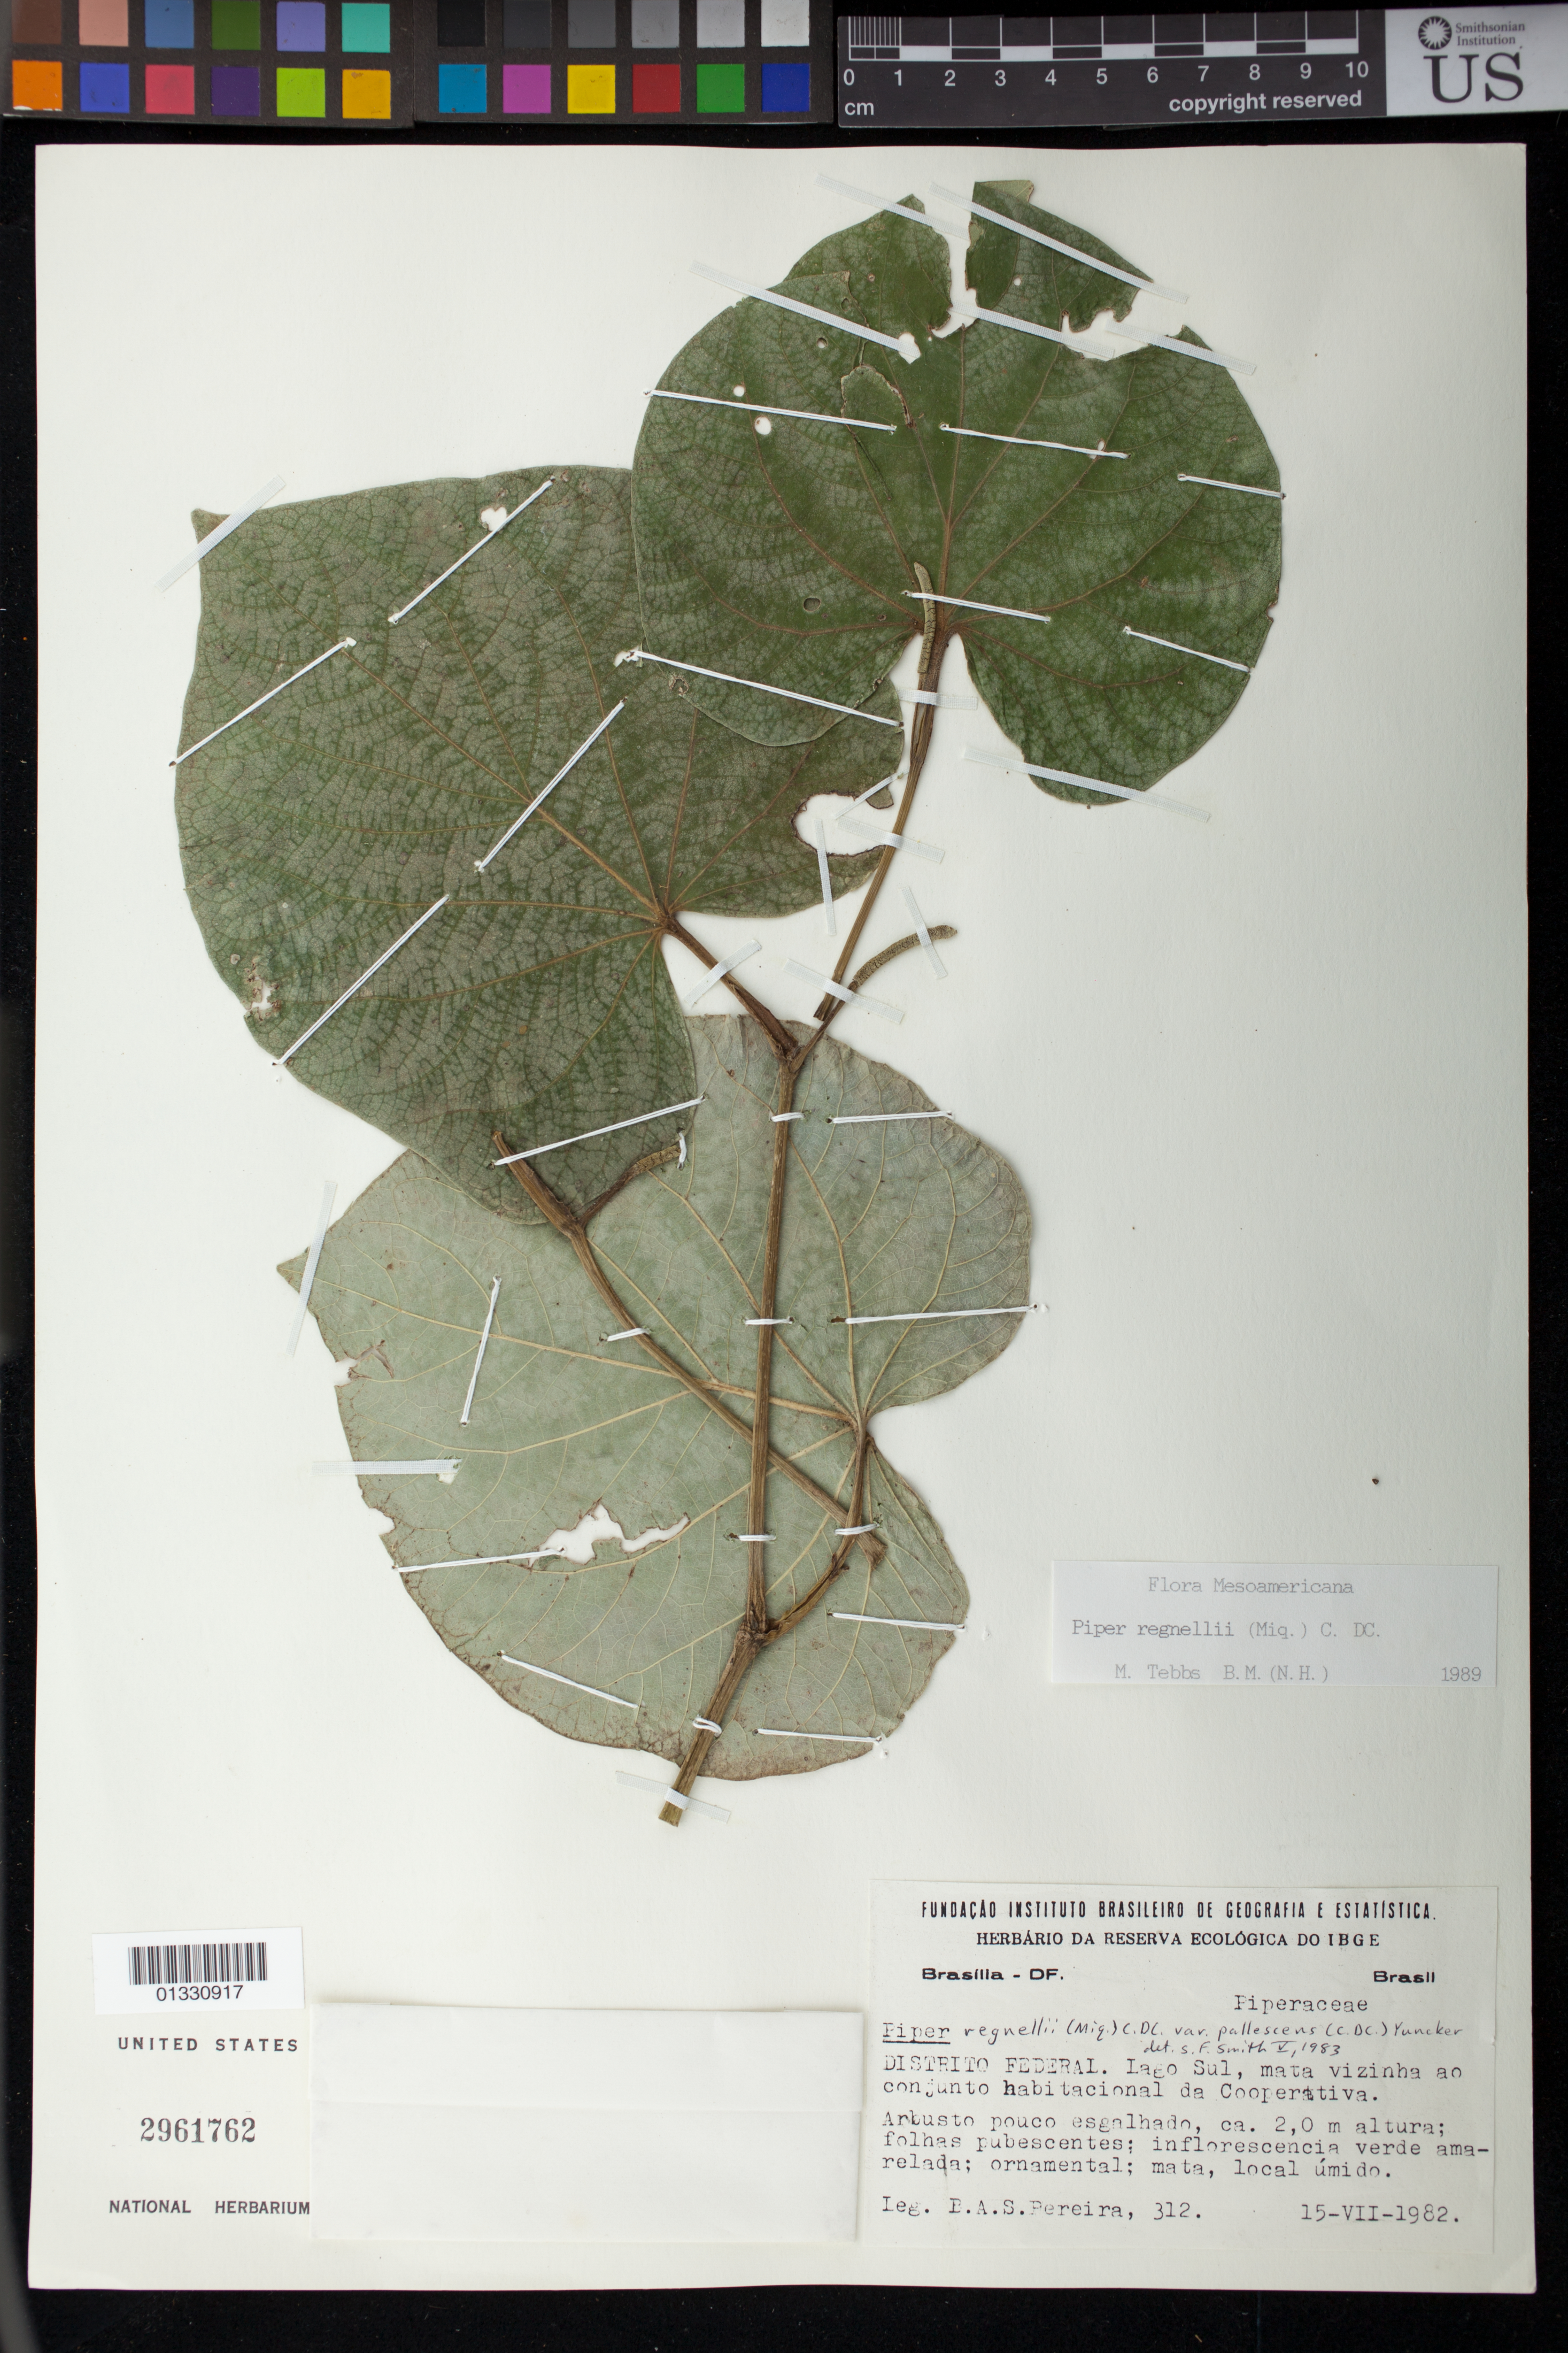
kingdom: Plantae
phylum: Tracheophyta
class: Magnoliopsida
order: Piperales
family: Piperaceae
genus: Piper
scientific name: Piper regnellii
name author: (Miq.) C. DC.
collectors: B. A. S. Pereira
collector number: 312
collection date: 1982-07-15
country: Brazil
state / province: Distrito Federal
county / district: Brasília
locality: Lago Sul, mata vizinha ao conjunto habitacional da Cooperativa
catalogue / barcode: US 2961762